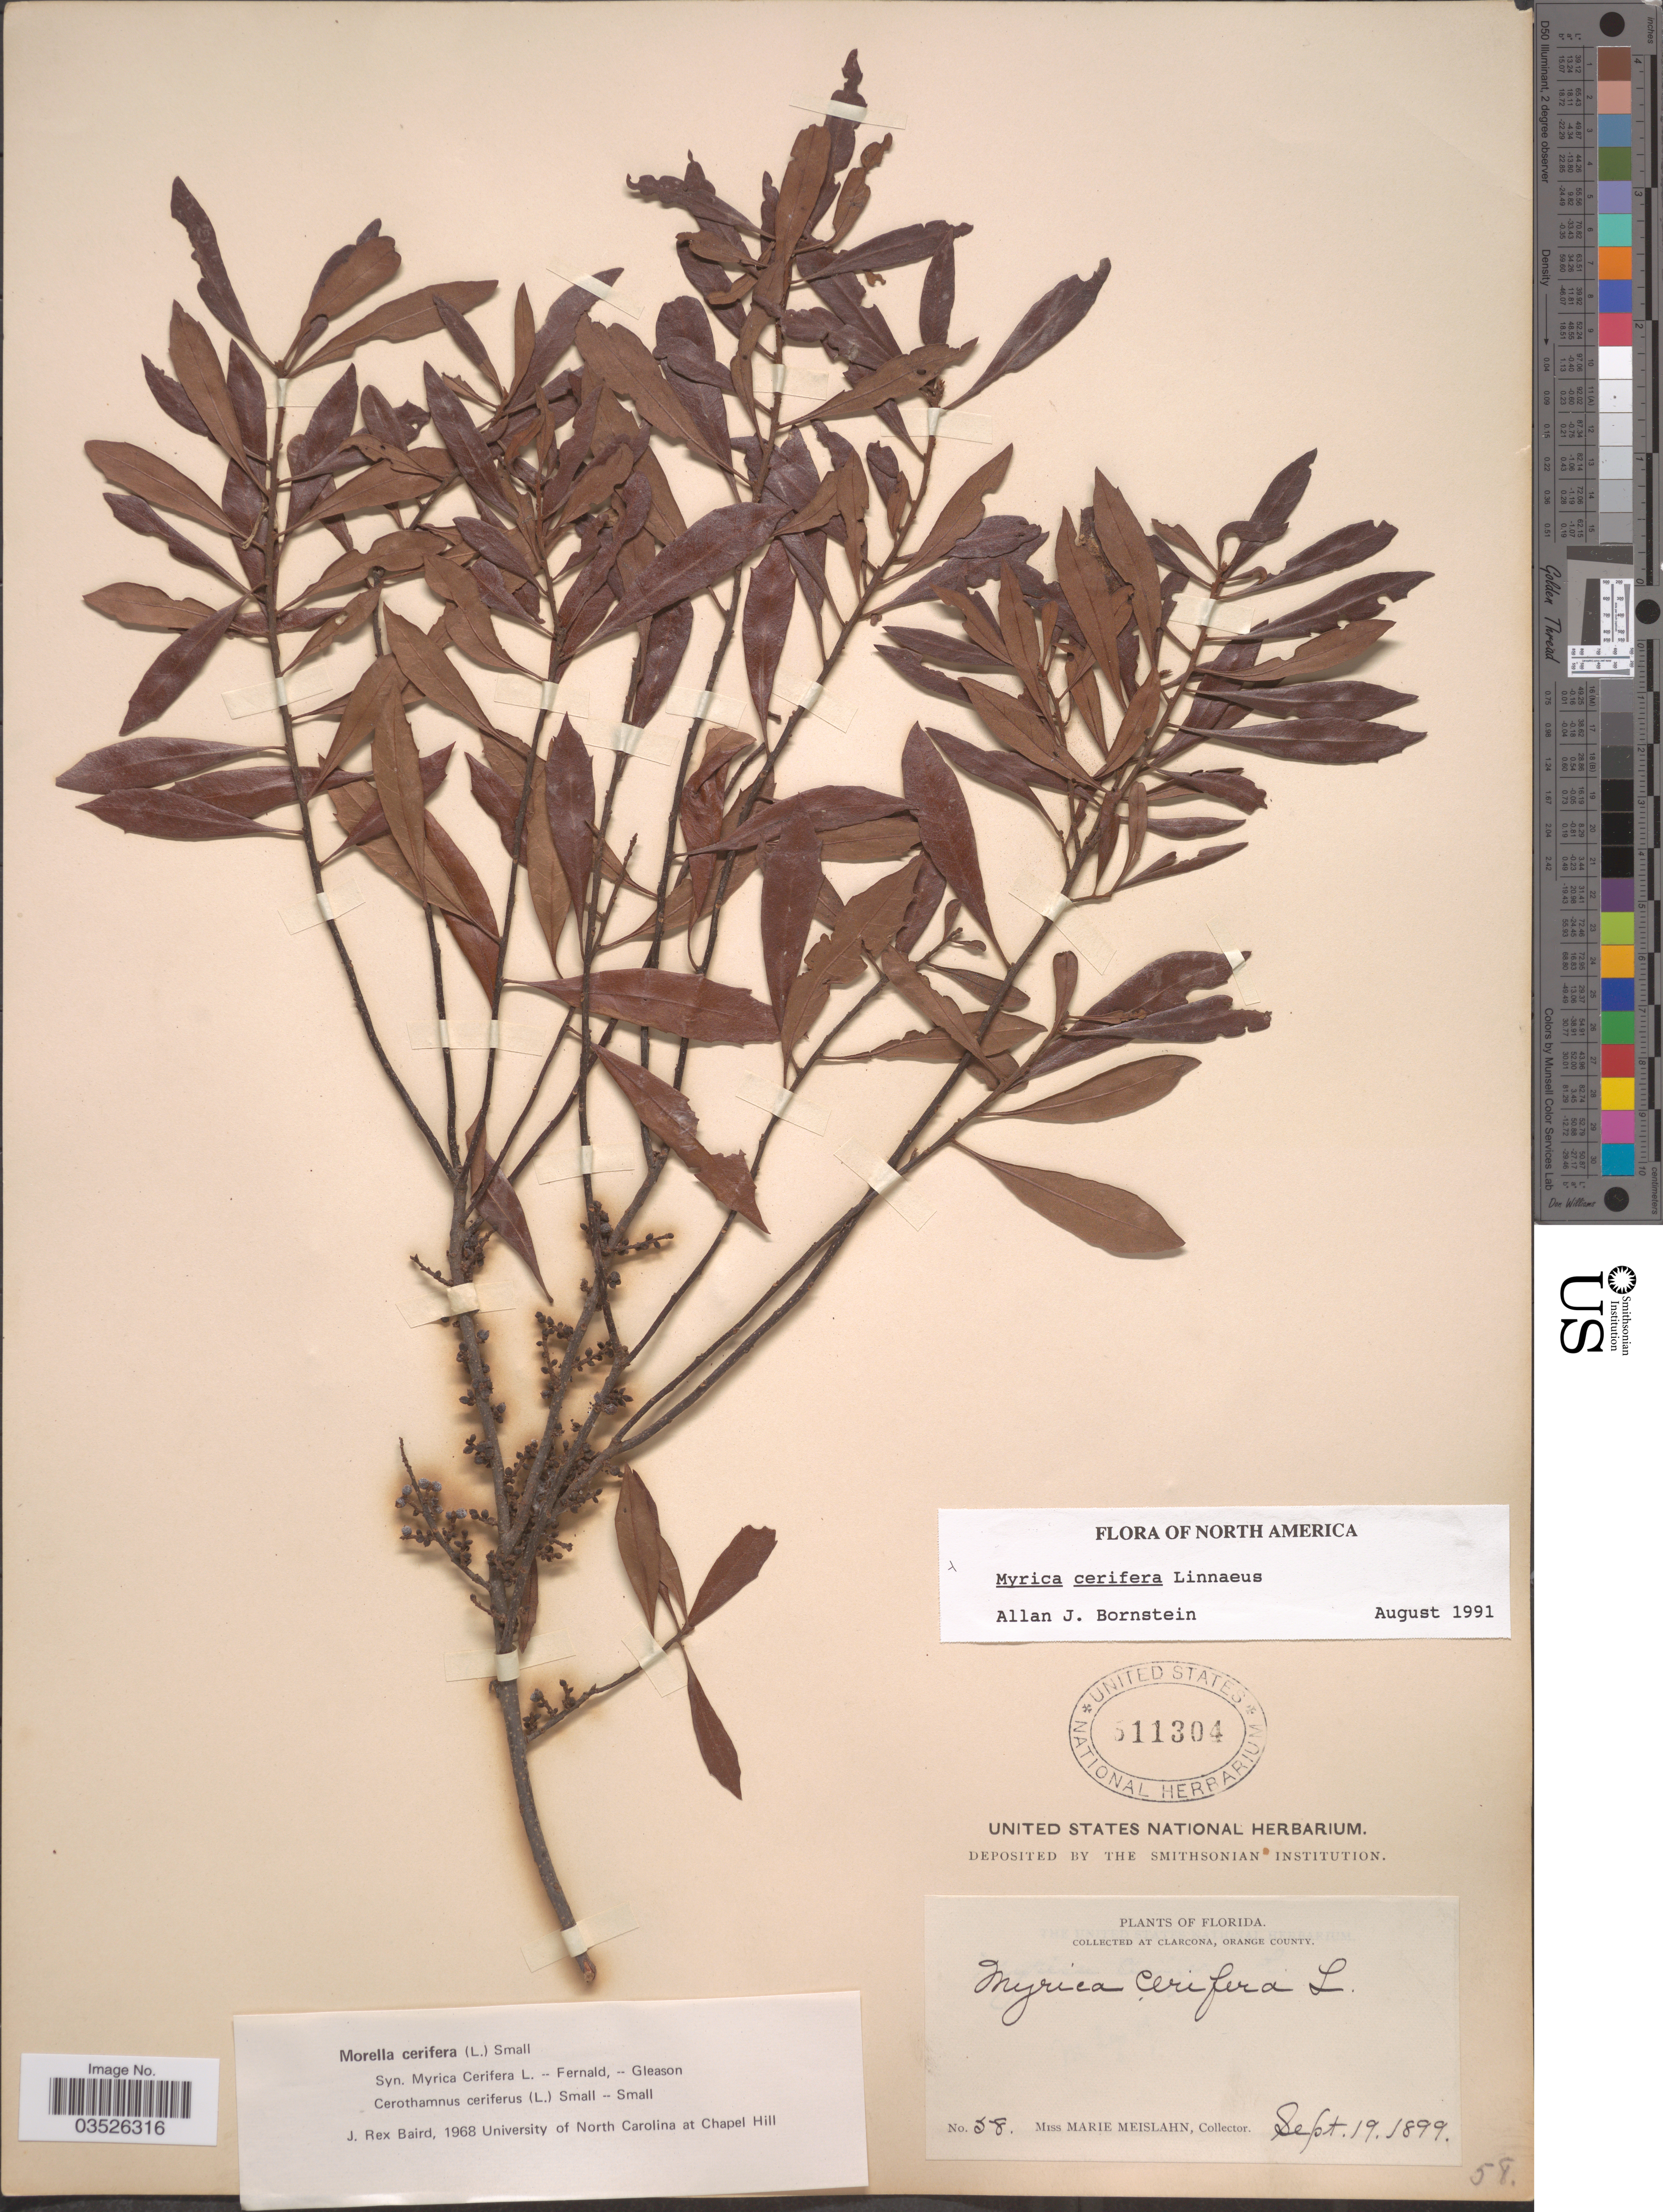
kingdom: Plantae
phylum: Tracheophyta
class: Magnoliopsida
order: Fagales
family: Myricaceae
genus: Morella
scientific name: Morella cerifera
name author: (L.) Small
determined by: Baird, James Rex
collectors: M. Meislahn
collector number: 58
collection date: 1899-09-19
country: United States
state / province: Florida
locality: At Clarcona, Orange County.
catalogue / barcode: US 511304